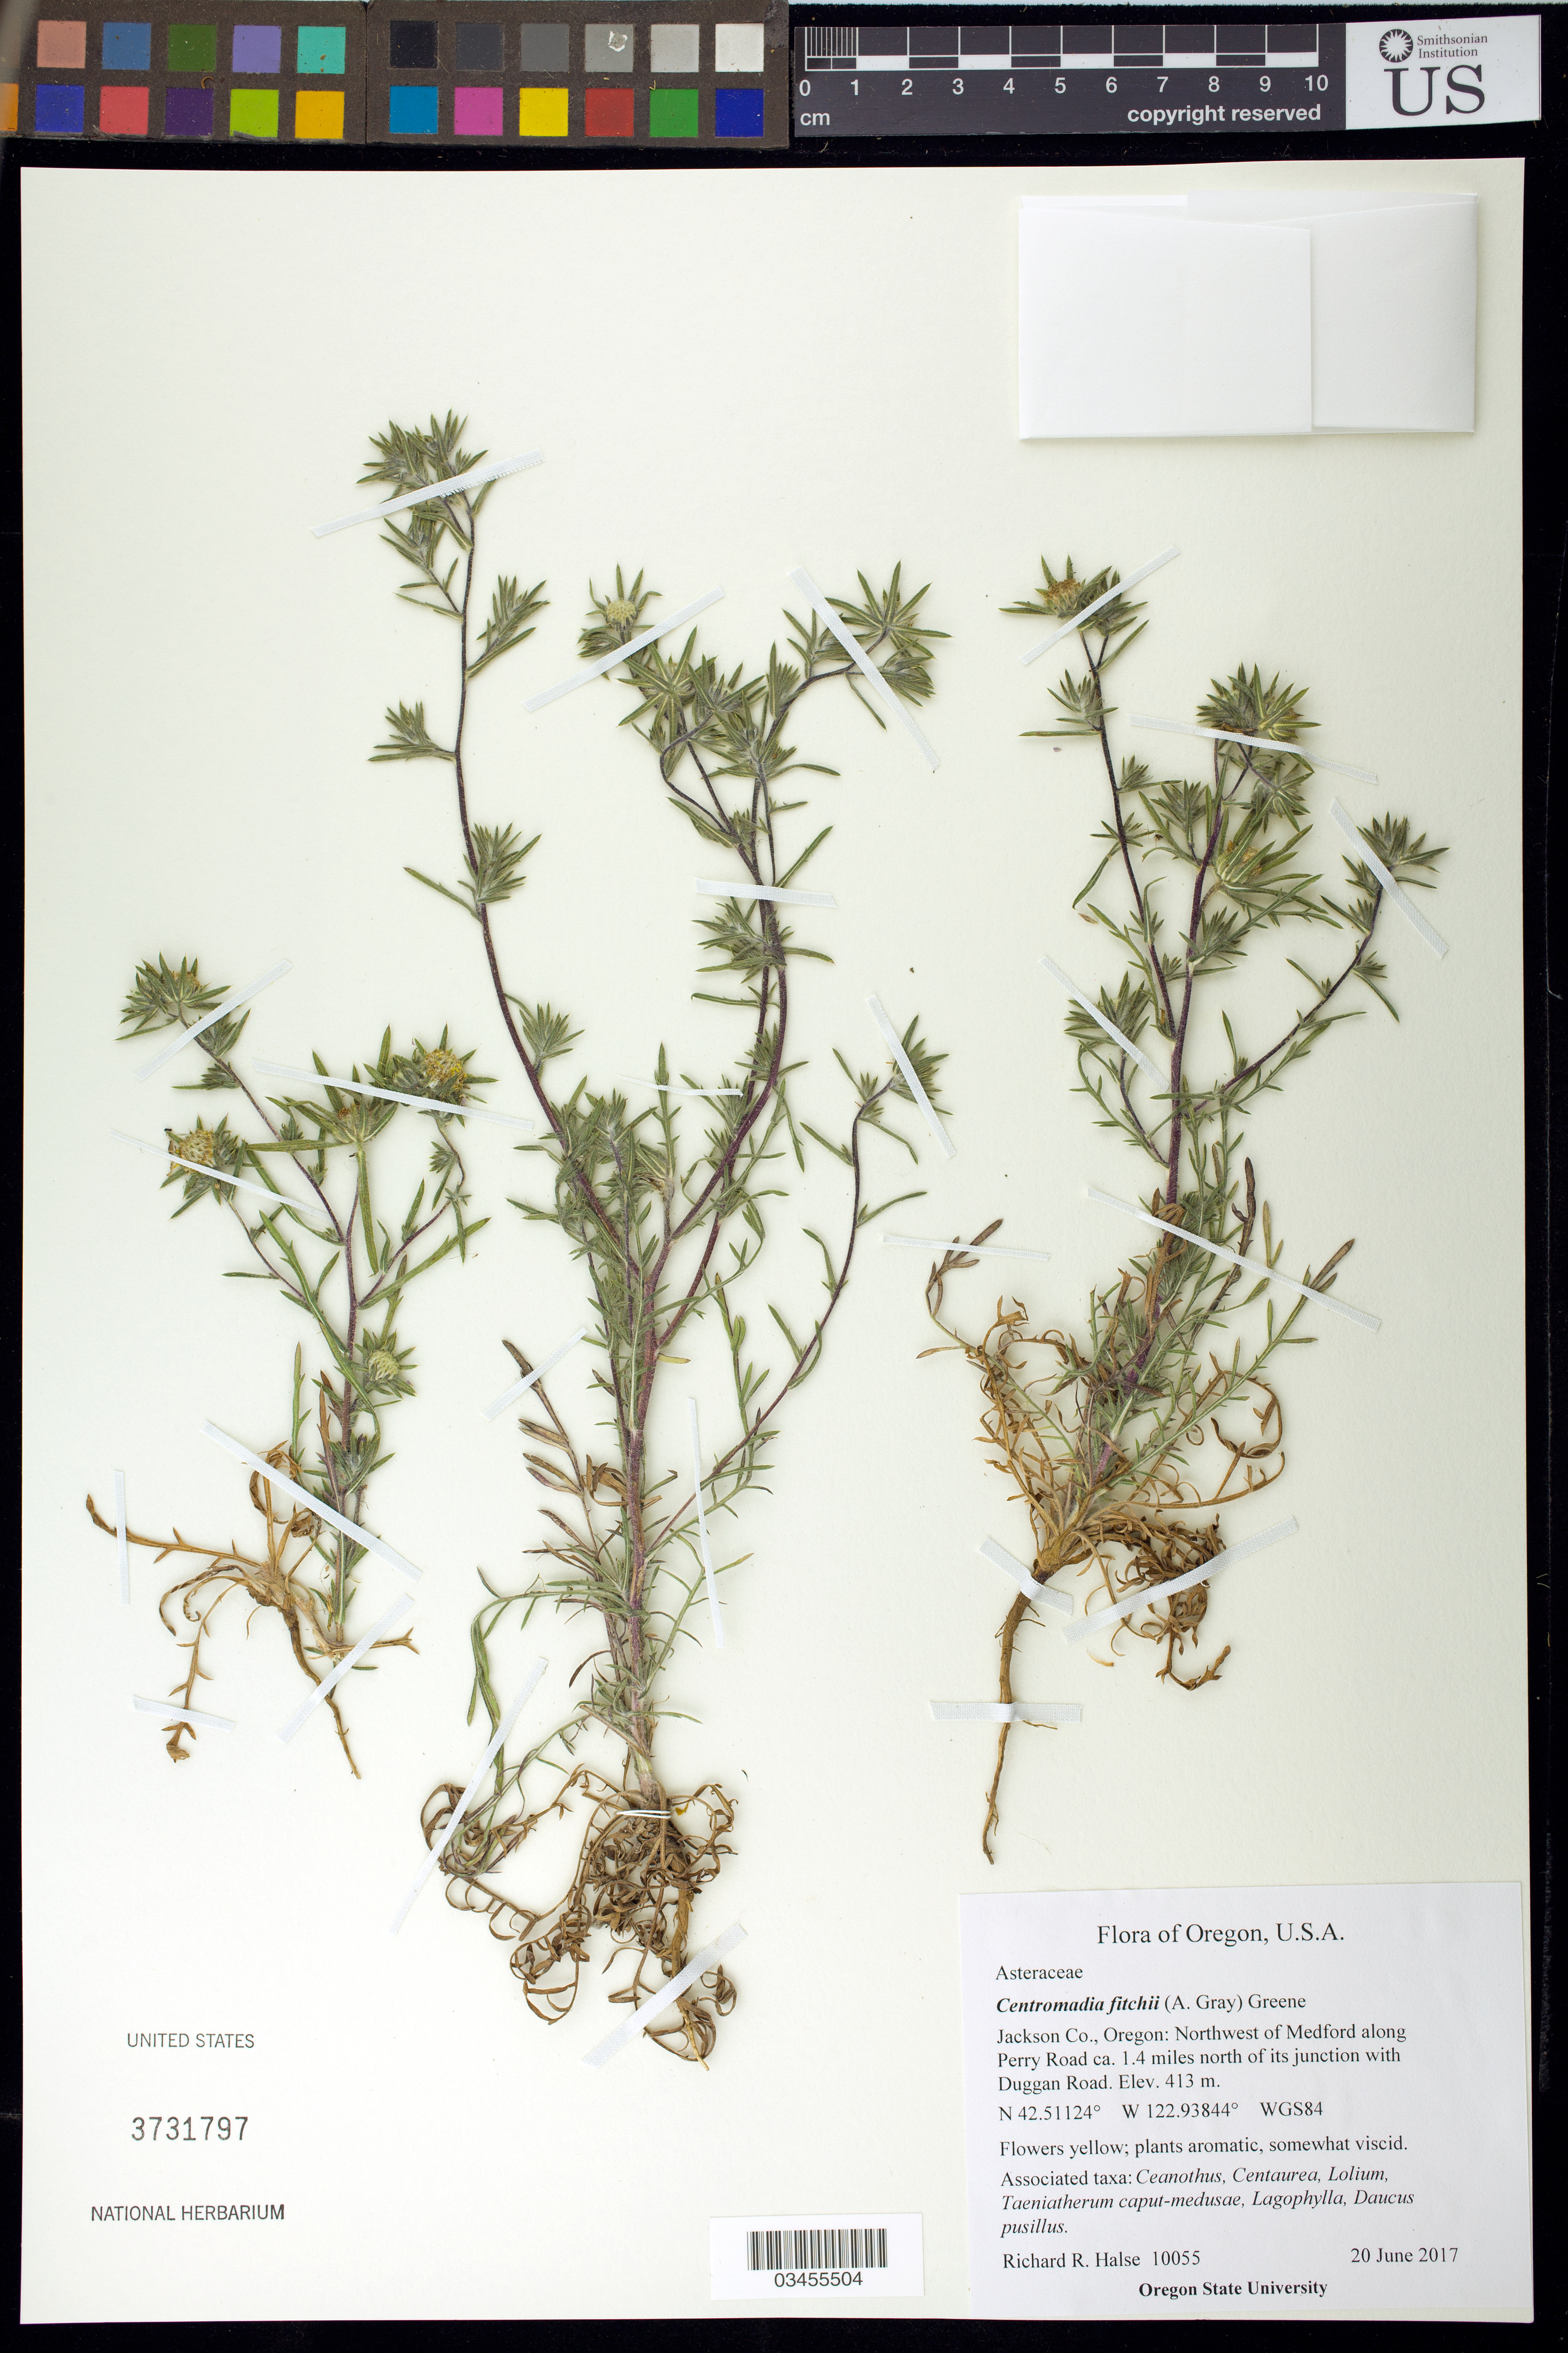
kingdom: Plantae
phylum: Tracheophyta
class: Magnoliopsida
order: Asterales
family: Asteraceae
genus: Centromadia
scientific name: Centromadia fitchii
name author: (A. Gray) Greene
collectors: R. Halse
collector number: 10055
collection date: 2017-06-20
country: United States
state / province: Oregon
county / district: Jackson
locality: Northwest of Medford along Perry Road ca. 1.4 miles north of its junction with Duggan Road.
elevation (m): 413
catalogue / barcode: US 3731797